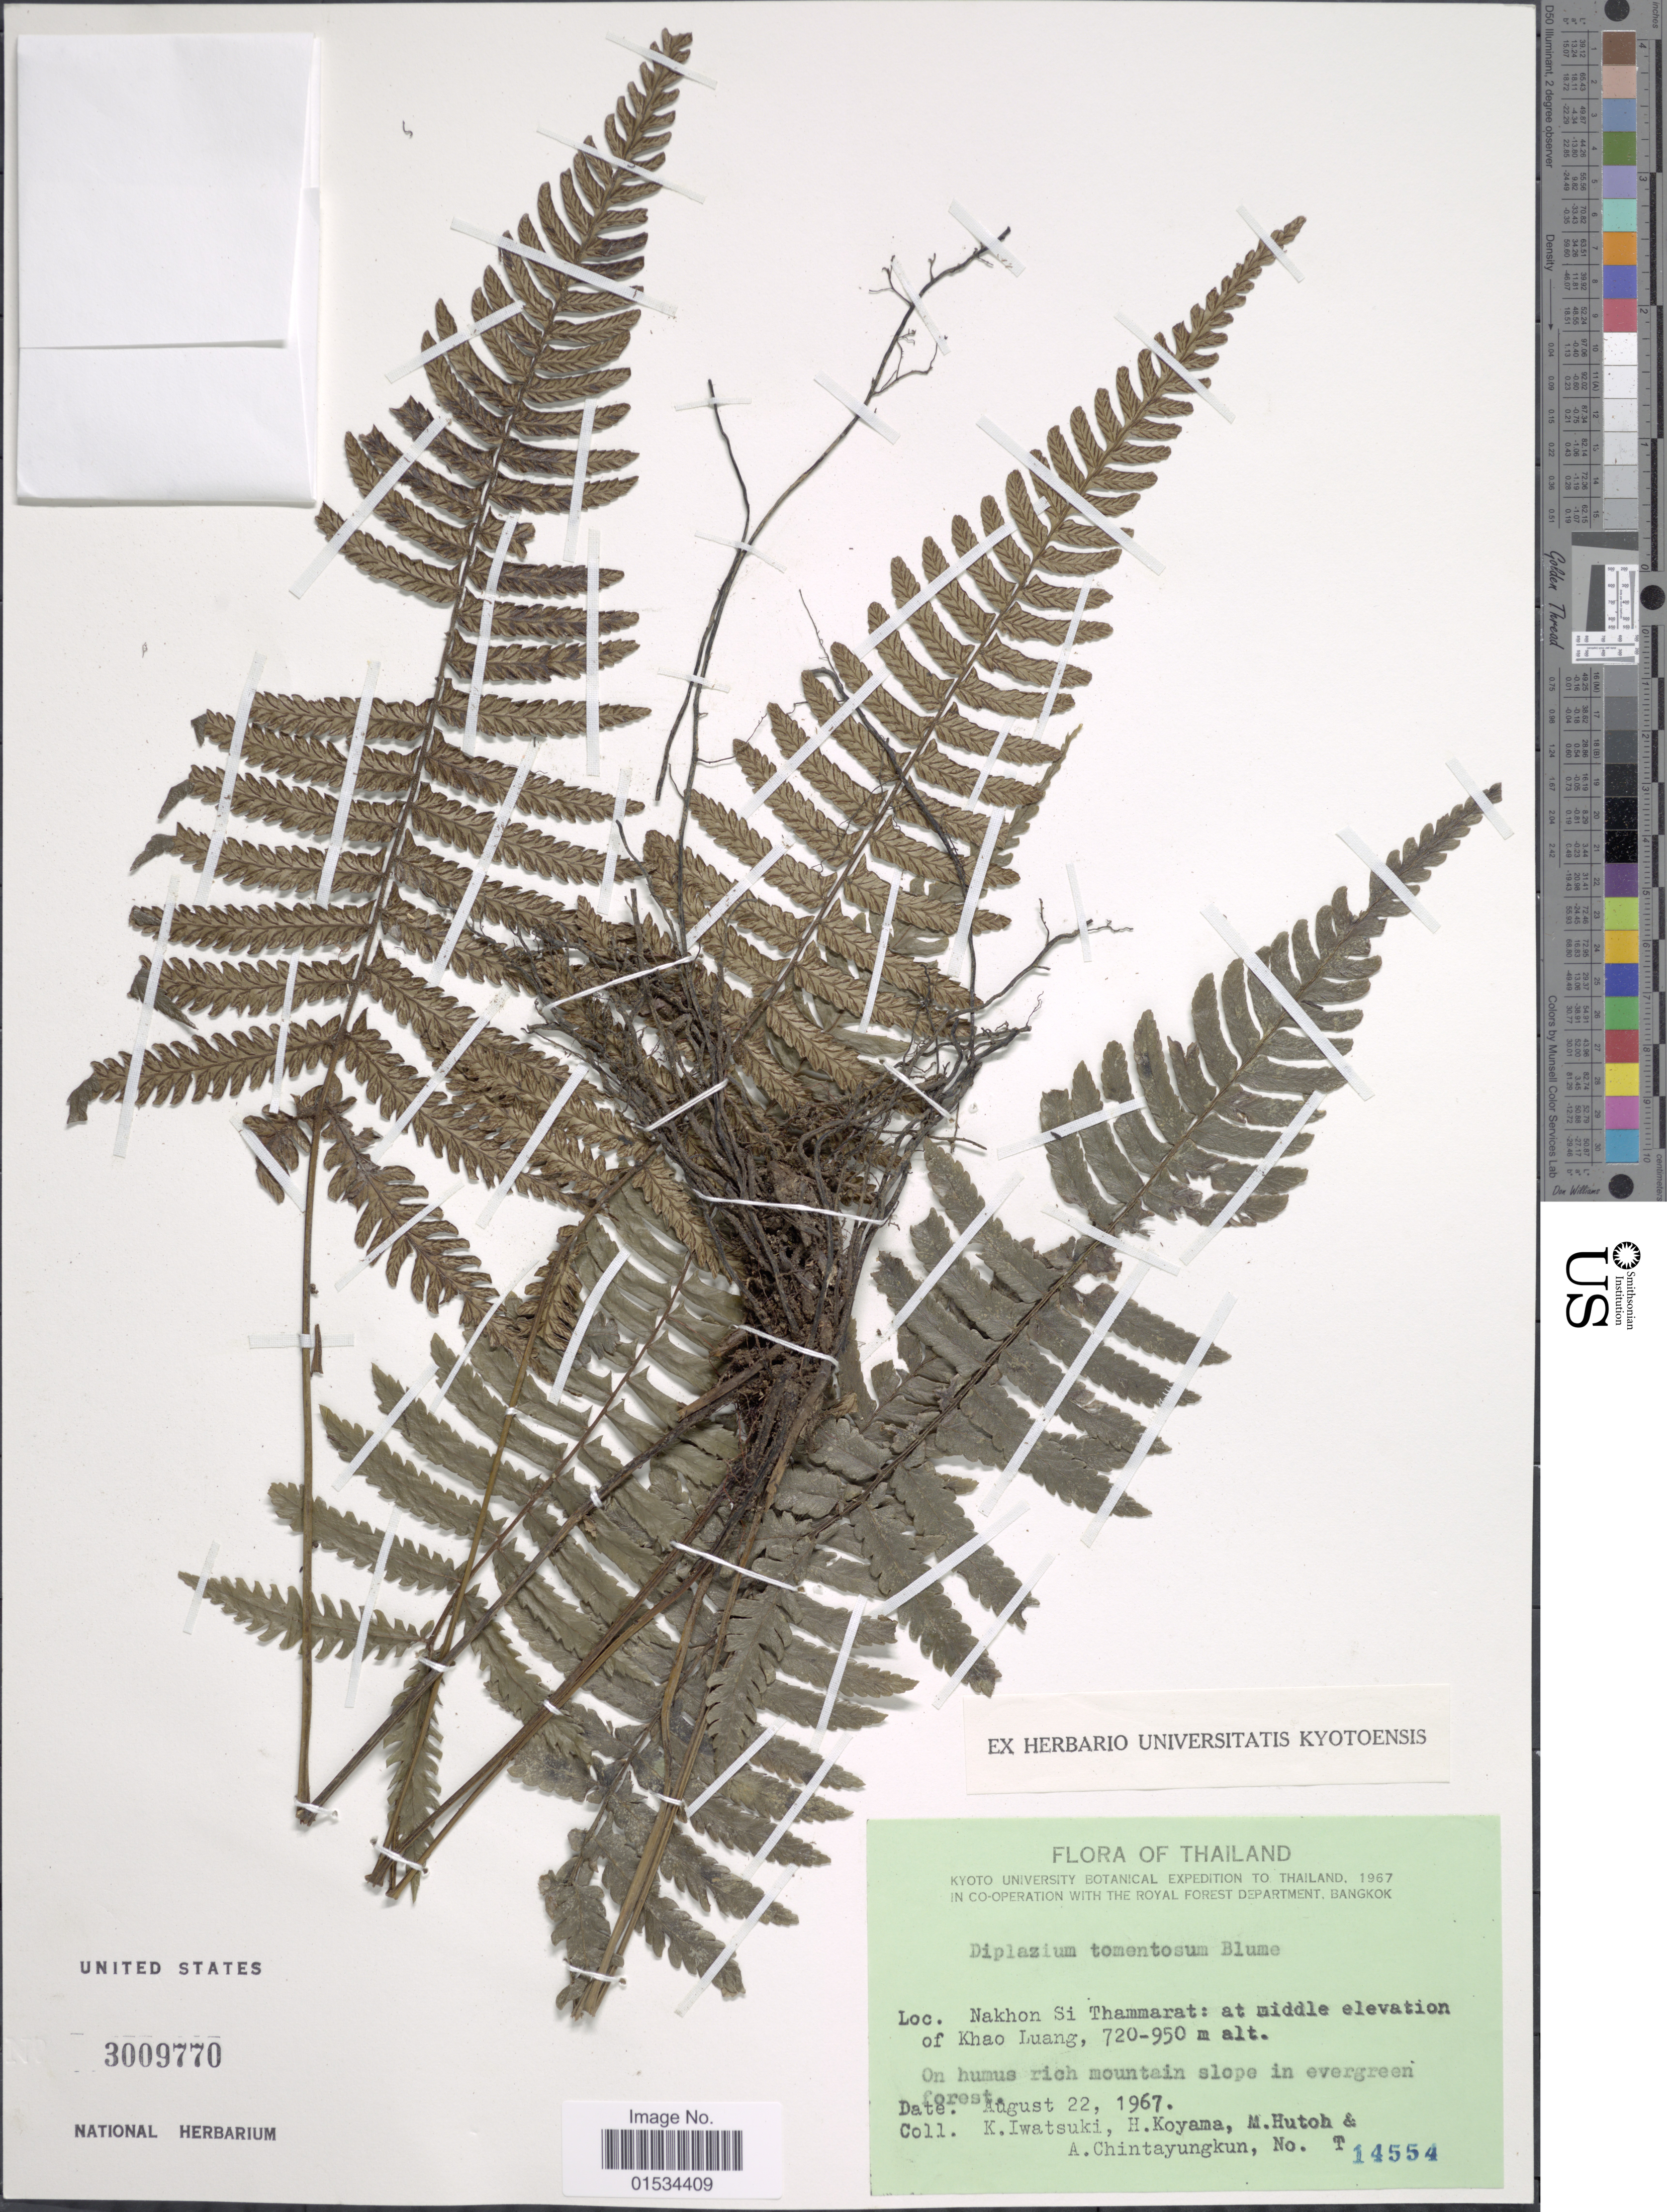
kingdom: Plantae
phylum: Tracheophyta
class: Polypodiopsida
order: Polypodiales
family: Athyriaceae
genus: Diplazium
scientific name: Diplazium tomentosum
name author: Blume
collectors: K. Iwatsuki, H. Koyama, M. Hutoh & A. Chintayungkun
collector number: T 14554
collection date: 1967-08-22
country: Thailand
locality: Nakhon Si Thammarat, Khao Luang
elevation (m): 720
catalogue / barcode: US 3009770